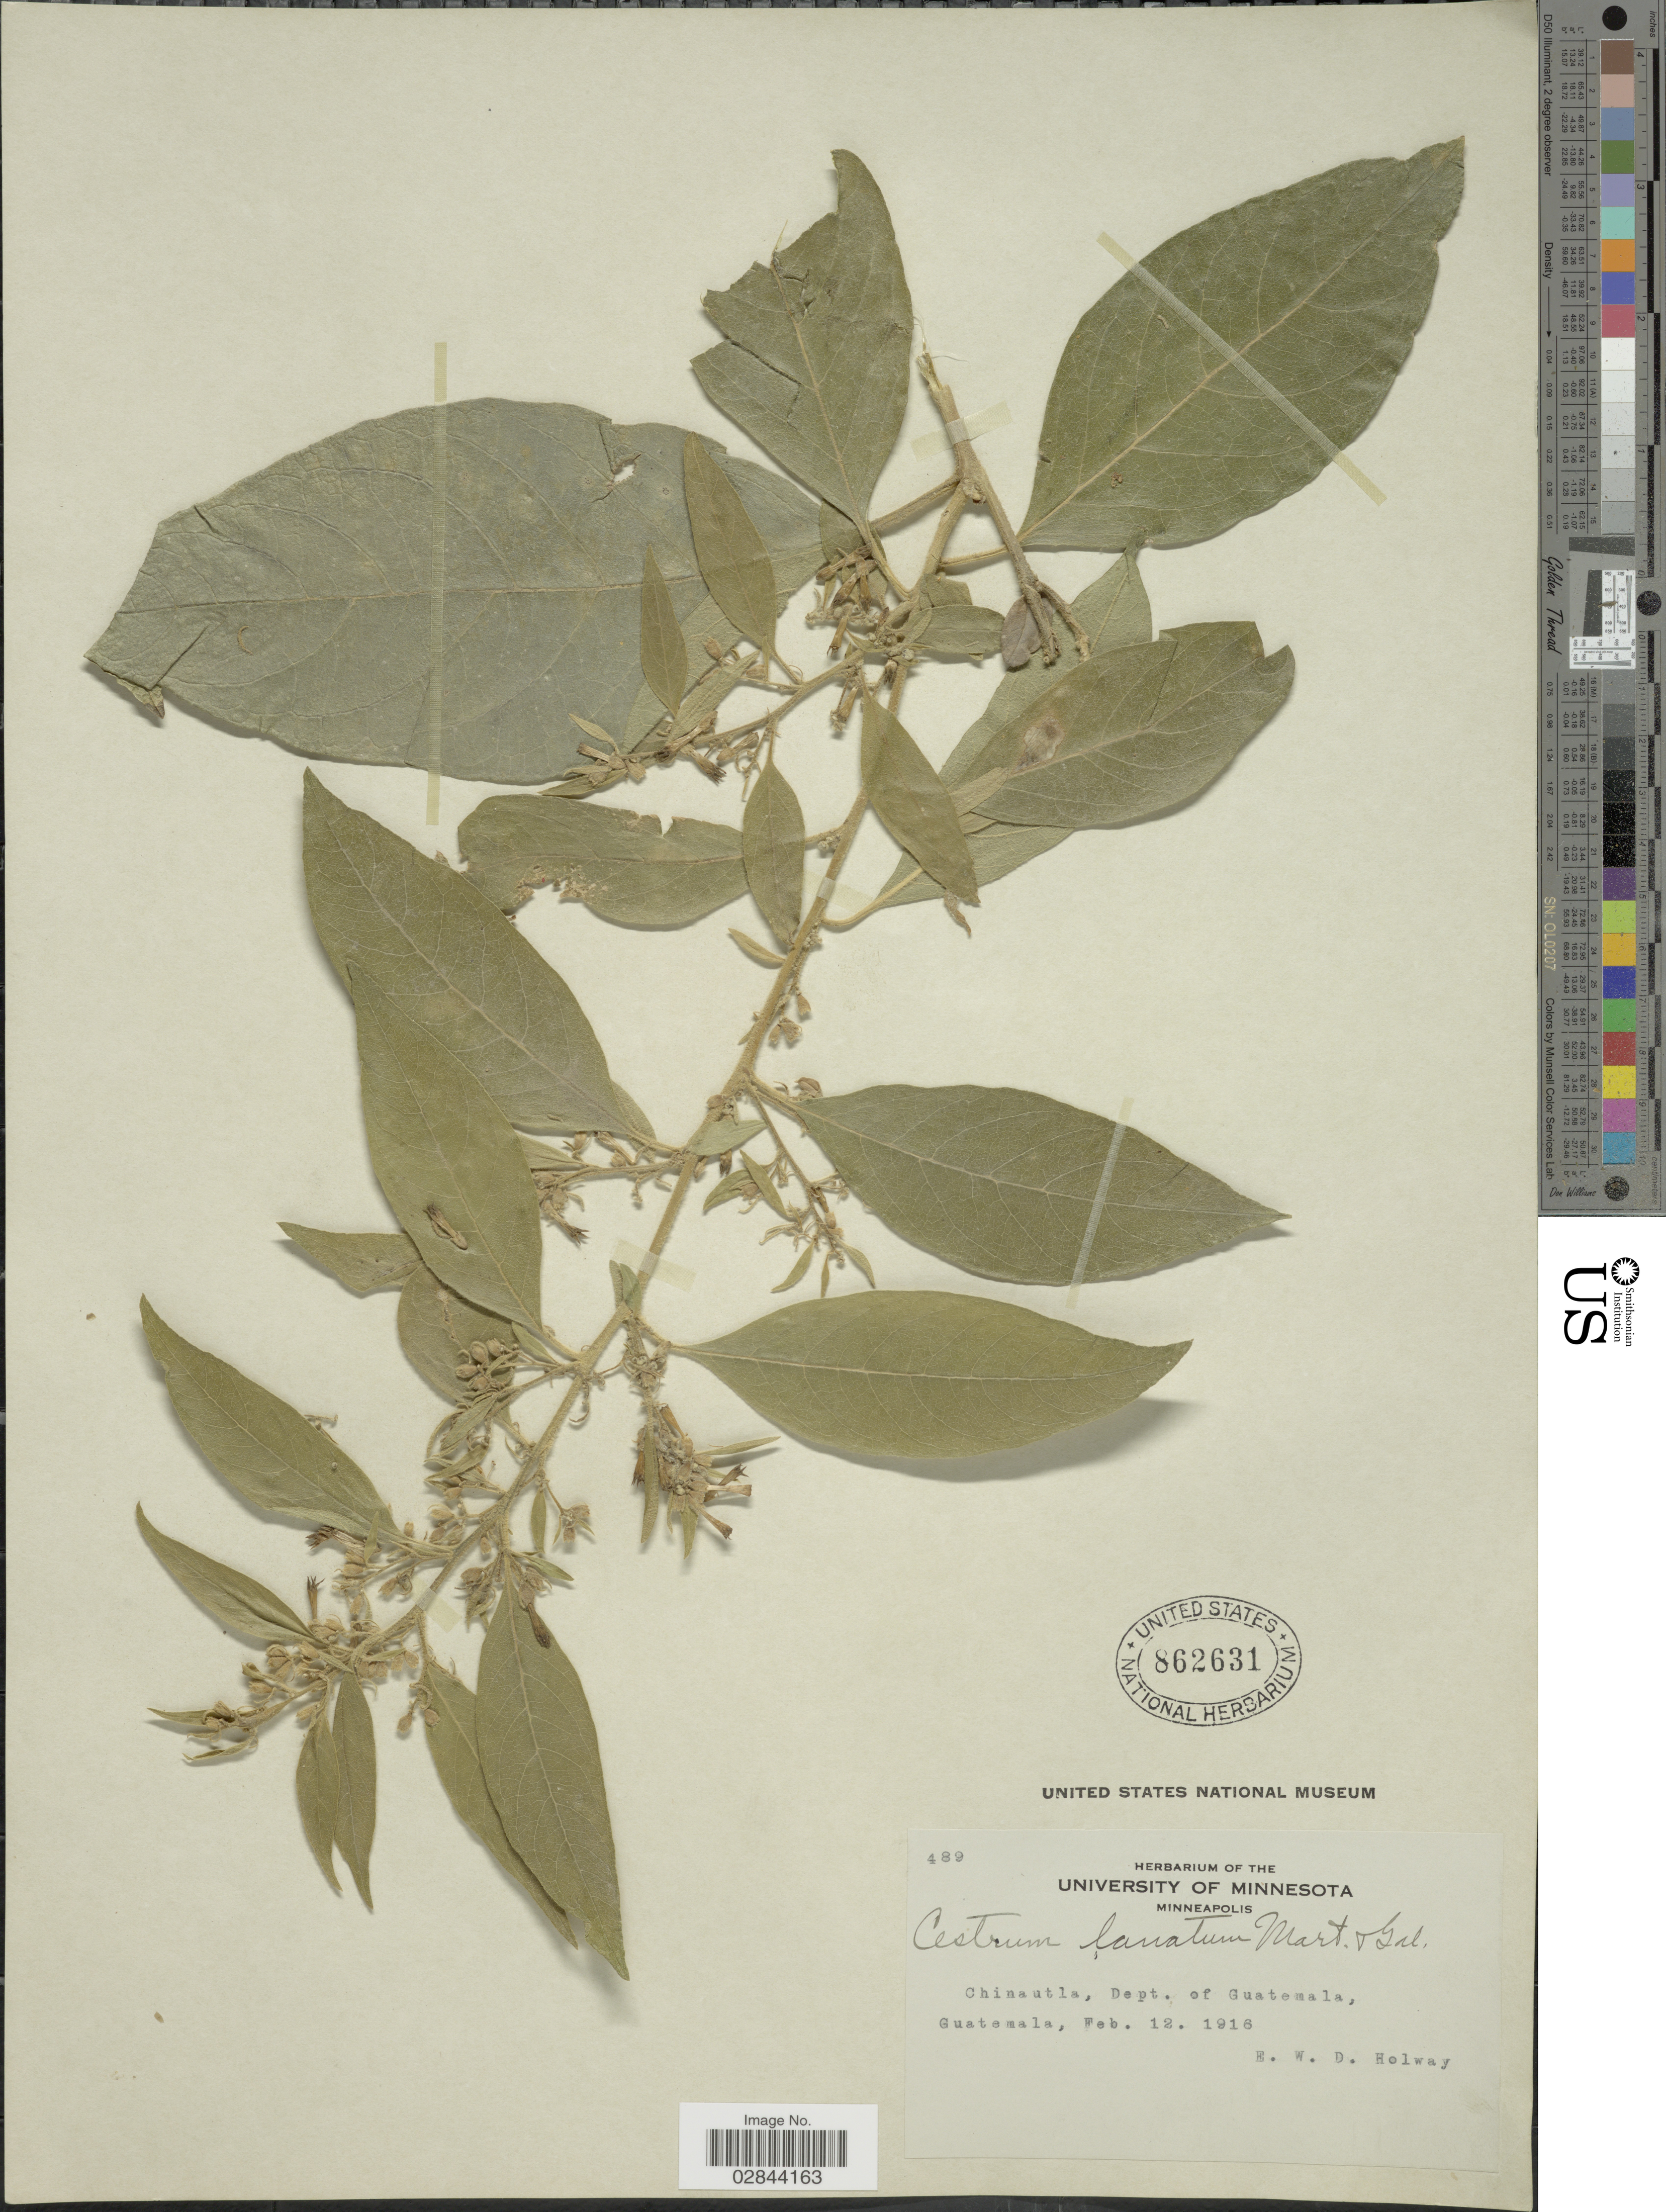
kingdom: Plantae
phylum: Tracheophyta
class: Magnoliopsida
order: Solanales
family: Solanaceae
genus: Cestrum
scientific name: Cestrum lanatum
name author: M. Martens & Galeotti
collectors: E. W. D. Holway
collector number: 489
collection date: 1916-02-12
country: Guatemala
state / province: Guatemala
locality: Chinautla, Dept. of Guatemala.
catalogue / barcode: US 862631